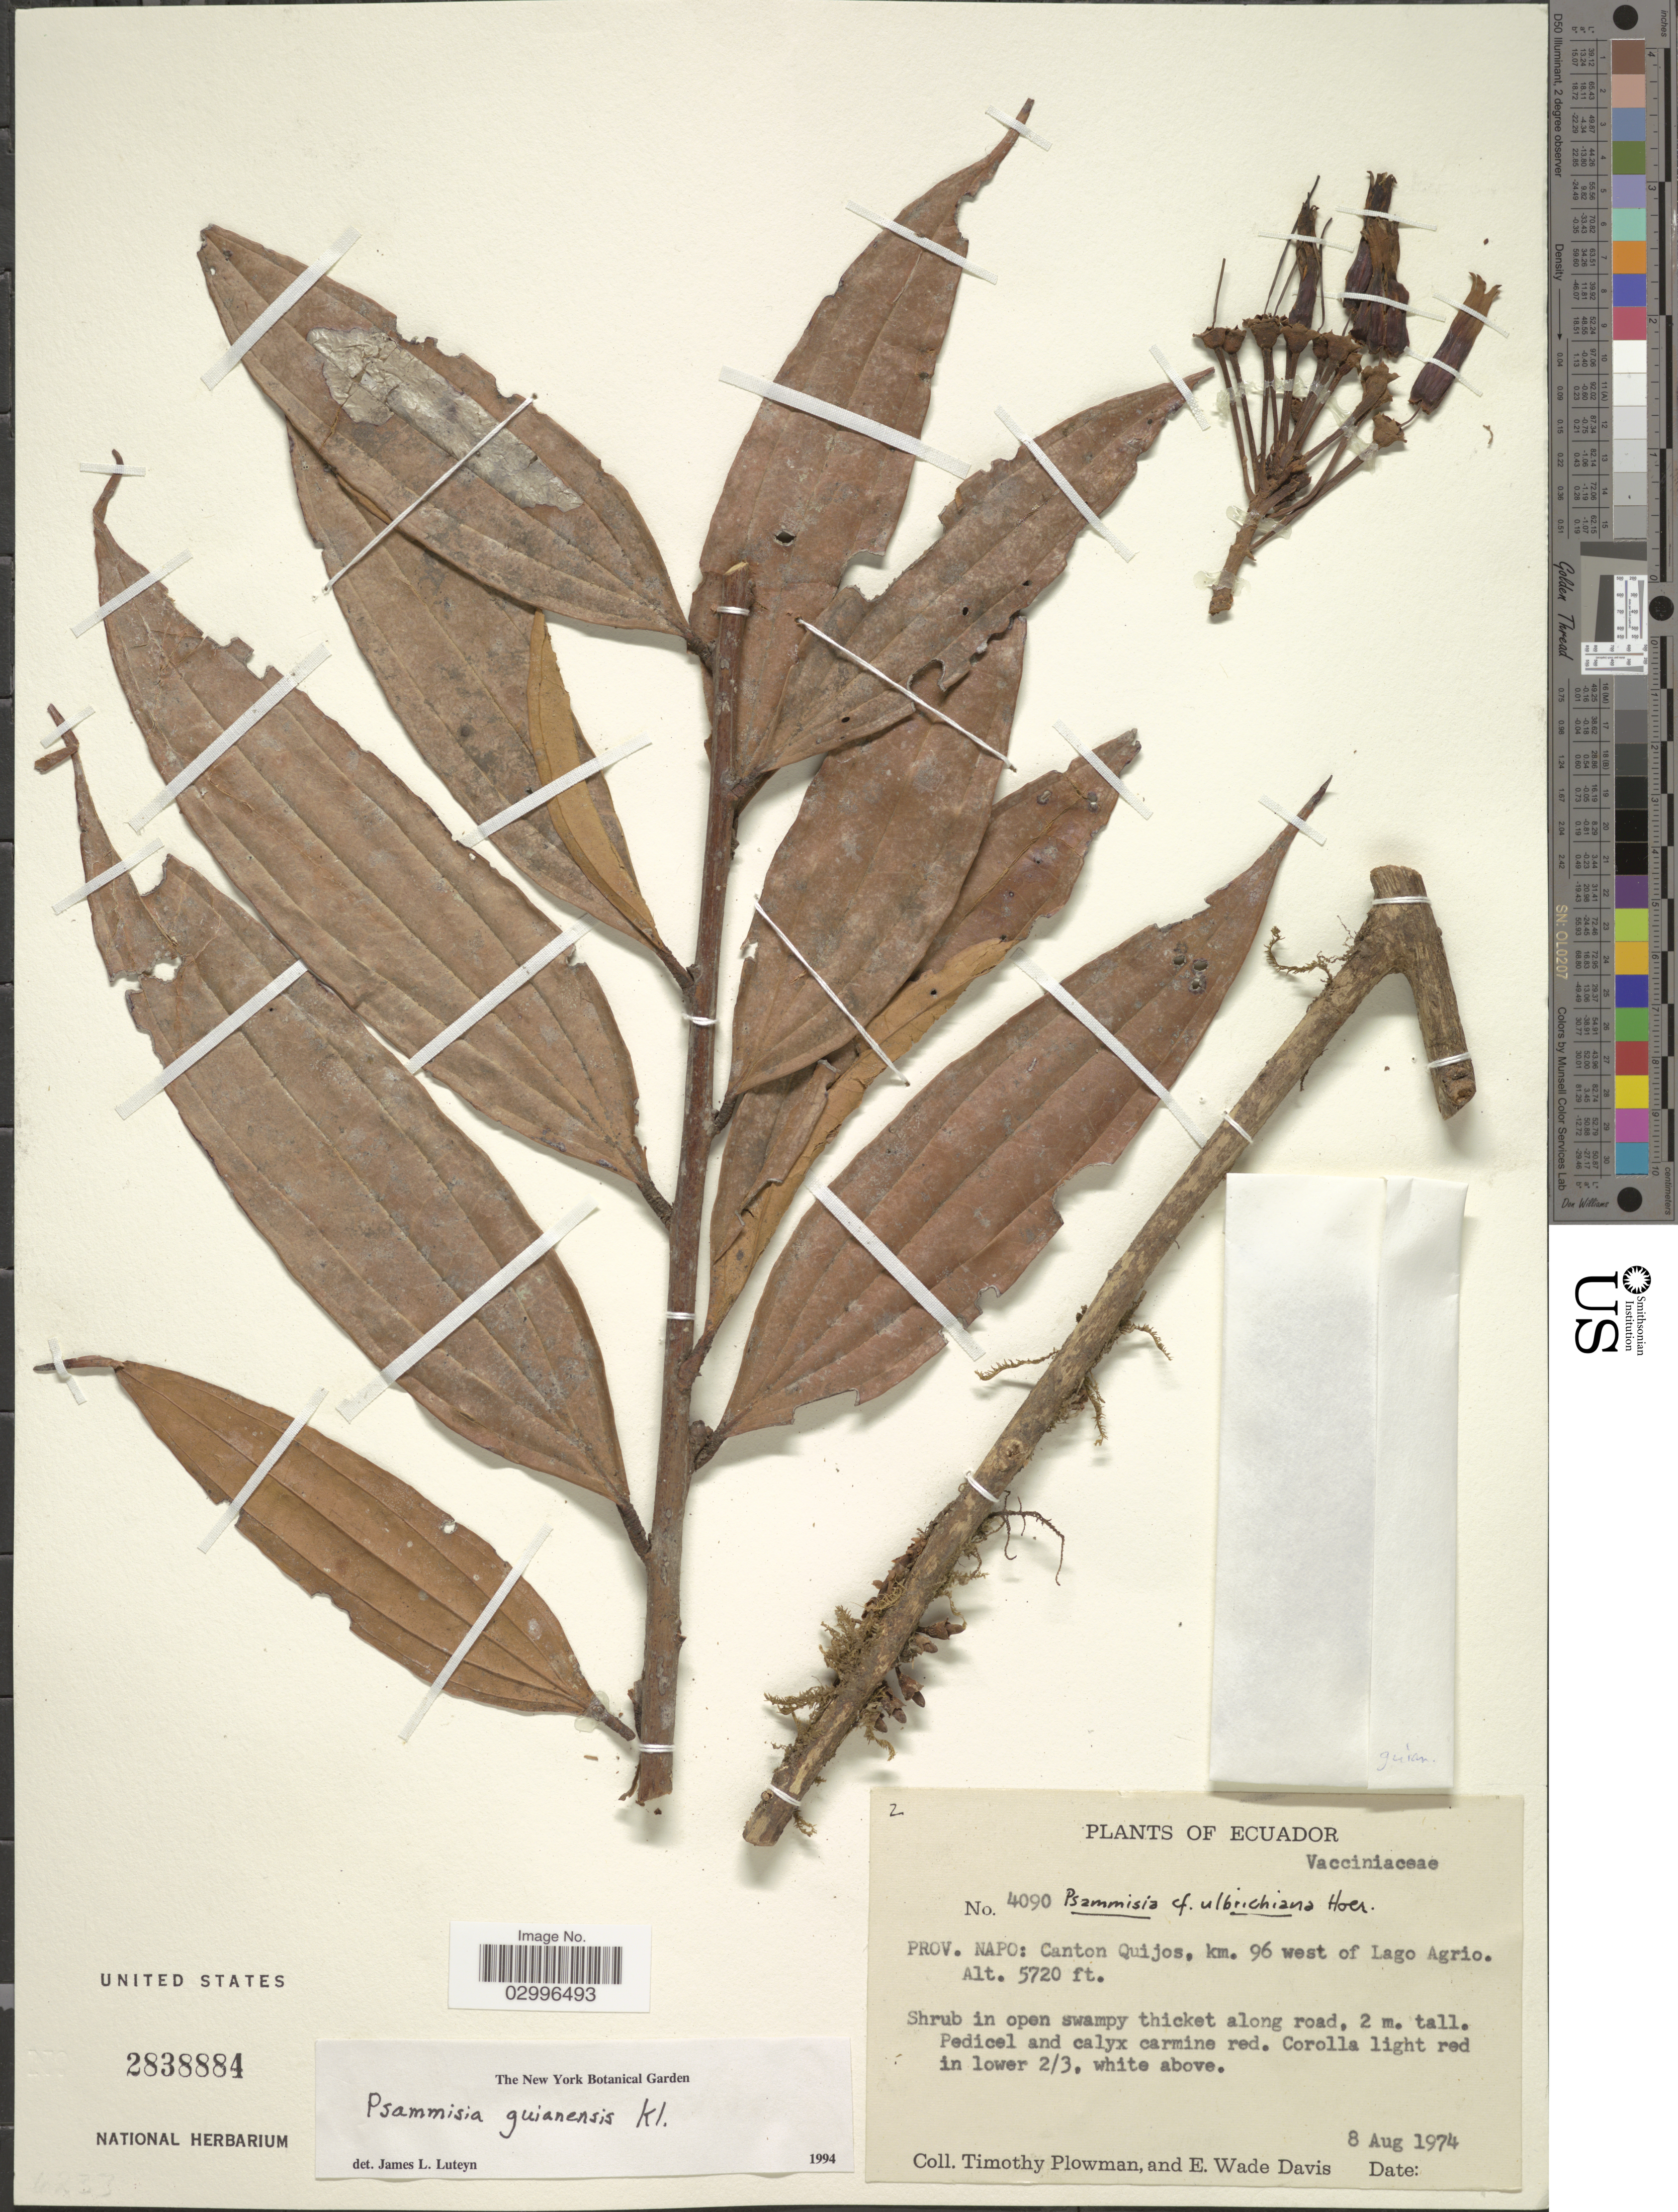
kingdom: Plantae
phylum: Tracheophyta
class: Magnoliopsida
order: Ericales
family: Ericaceae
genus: Psammisia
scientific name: Psammisia guianensis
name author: Klotzsch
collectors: T. Plowman & E. Wade-Davis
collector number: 4090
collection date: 1974-08-08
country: Ecuador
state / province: Napo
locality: Canton Quijos, km. 96 west of Lago Agrio.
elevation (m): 1743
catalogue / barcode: US 2838884